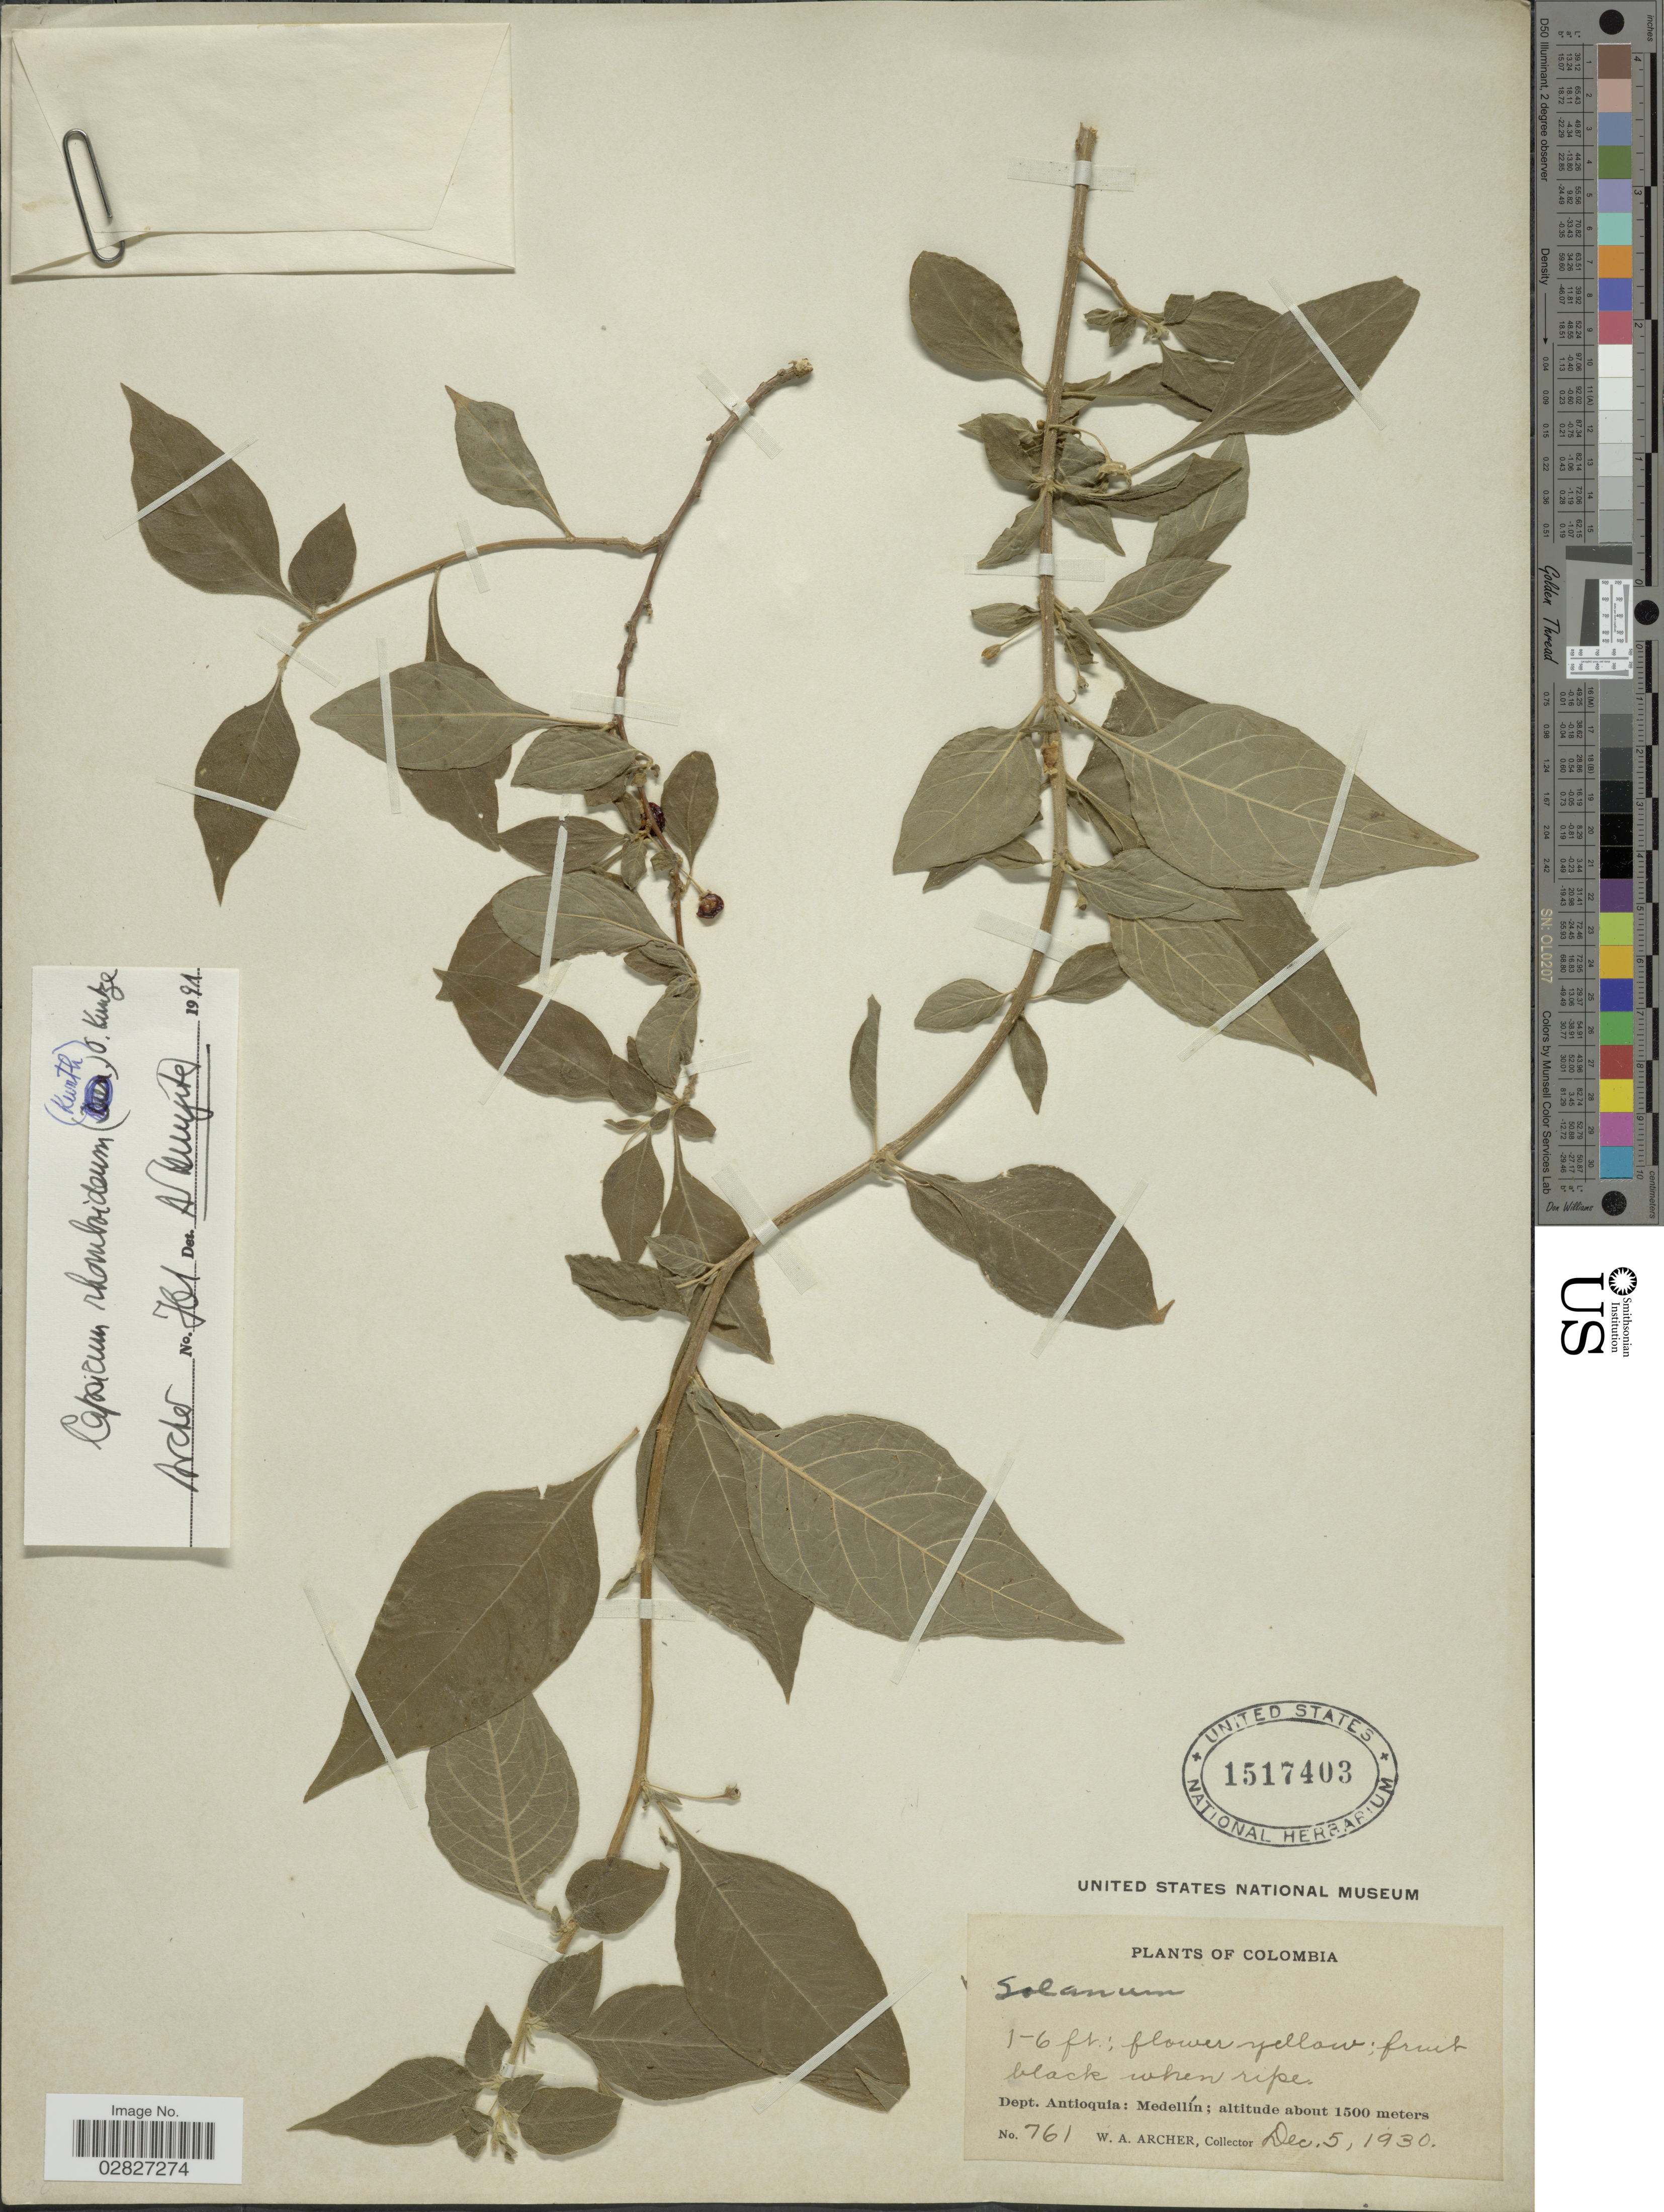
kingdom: Plantae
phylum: Tracheophyta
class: Magnoliopsida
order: Solanales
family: Solanaceae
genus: Capsicum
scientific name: Capsicum rhomboideum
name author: (Humb. & Bonpl. ex Dunal) Kuntze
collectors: W. A. Archer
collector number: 761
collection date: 1930-12-05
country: Colombia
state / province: Antioquia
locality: Dept. Antioquia: Medellín.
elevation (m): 1500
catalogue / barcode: US 1517403